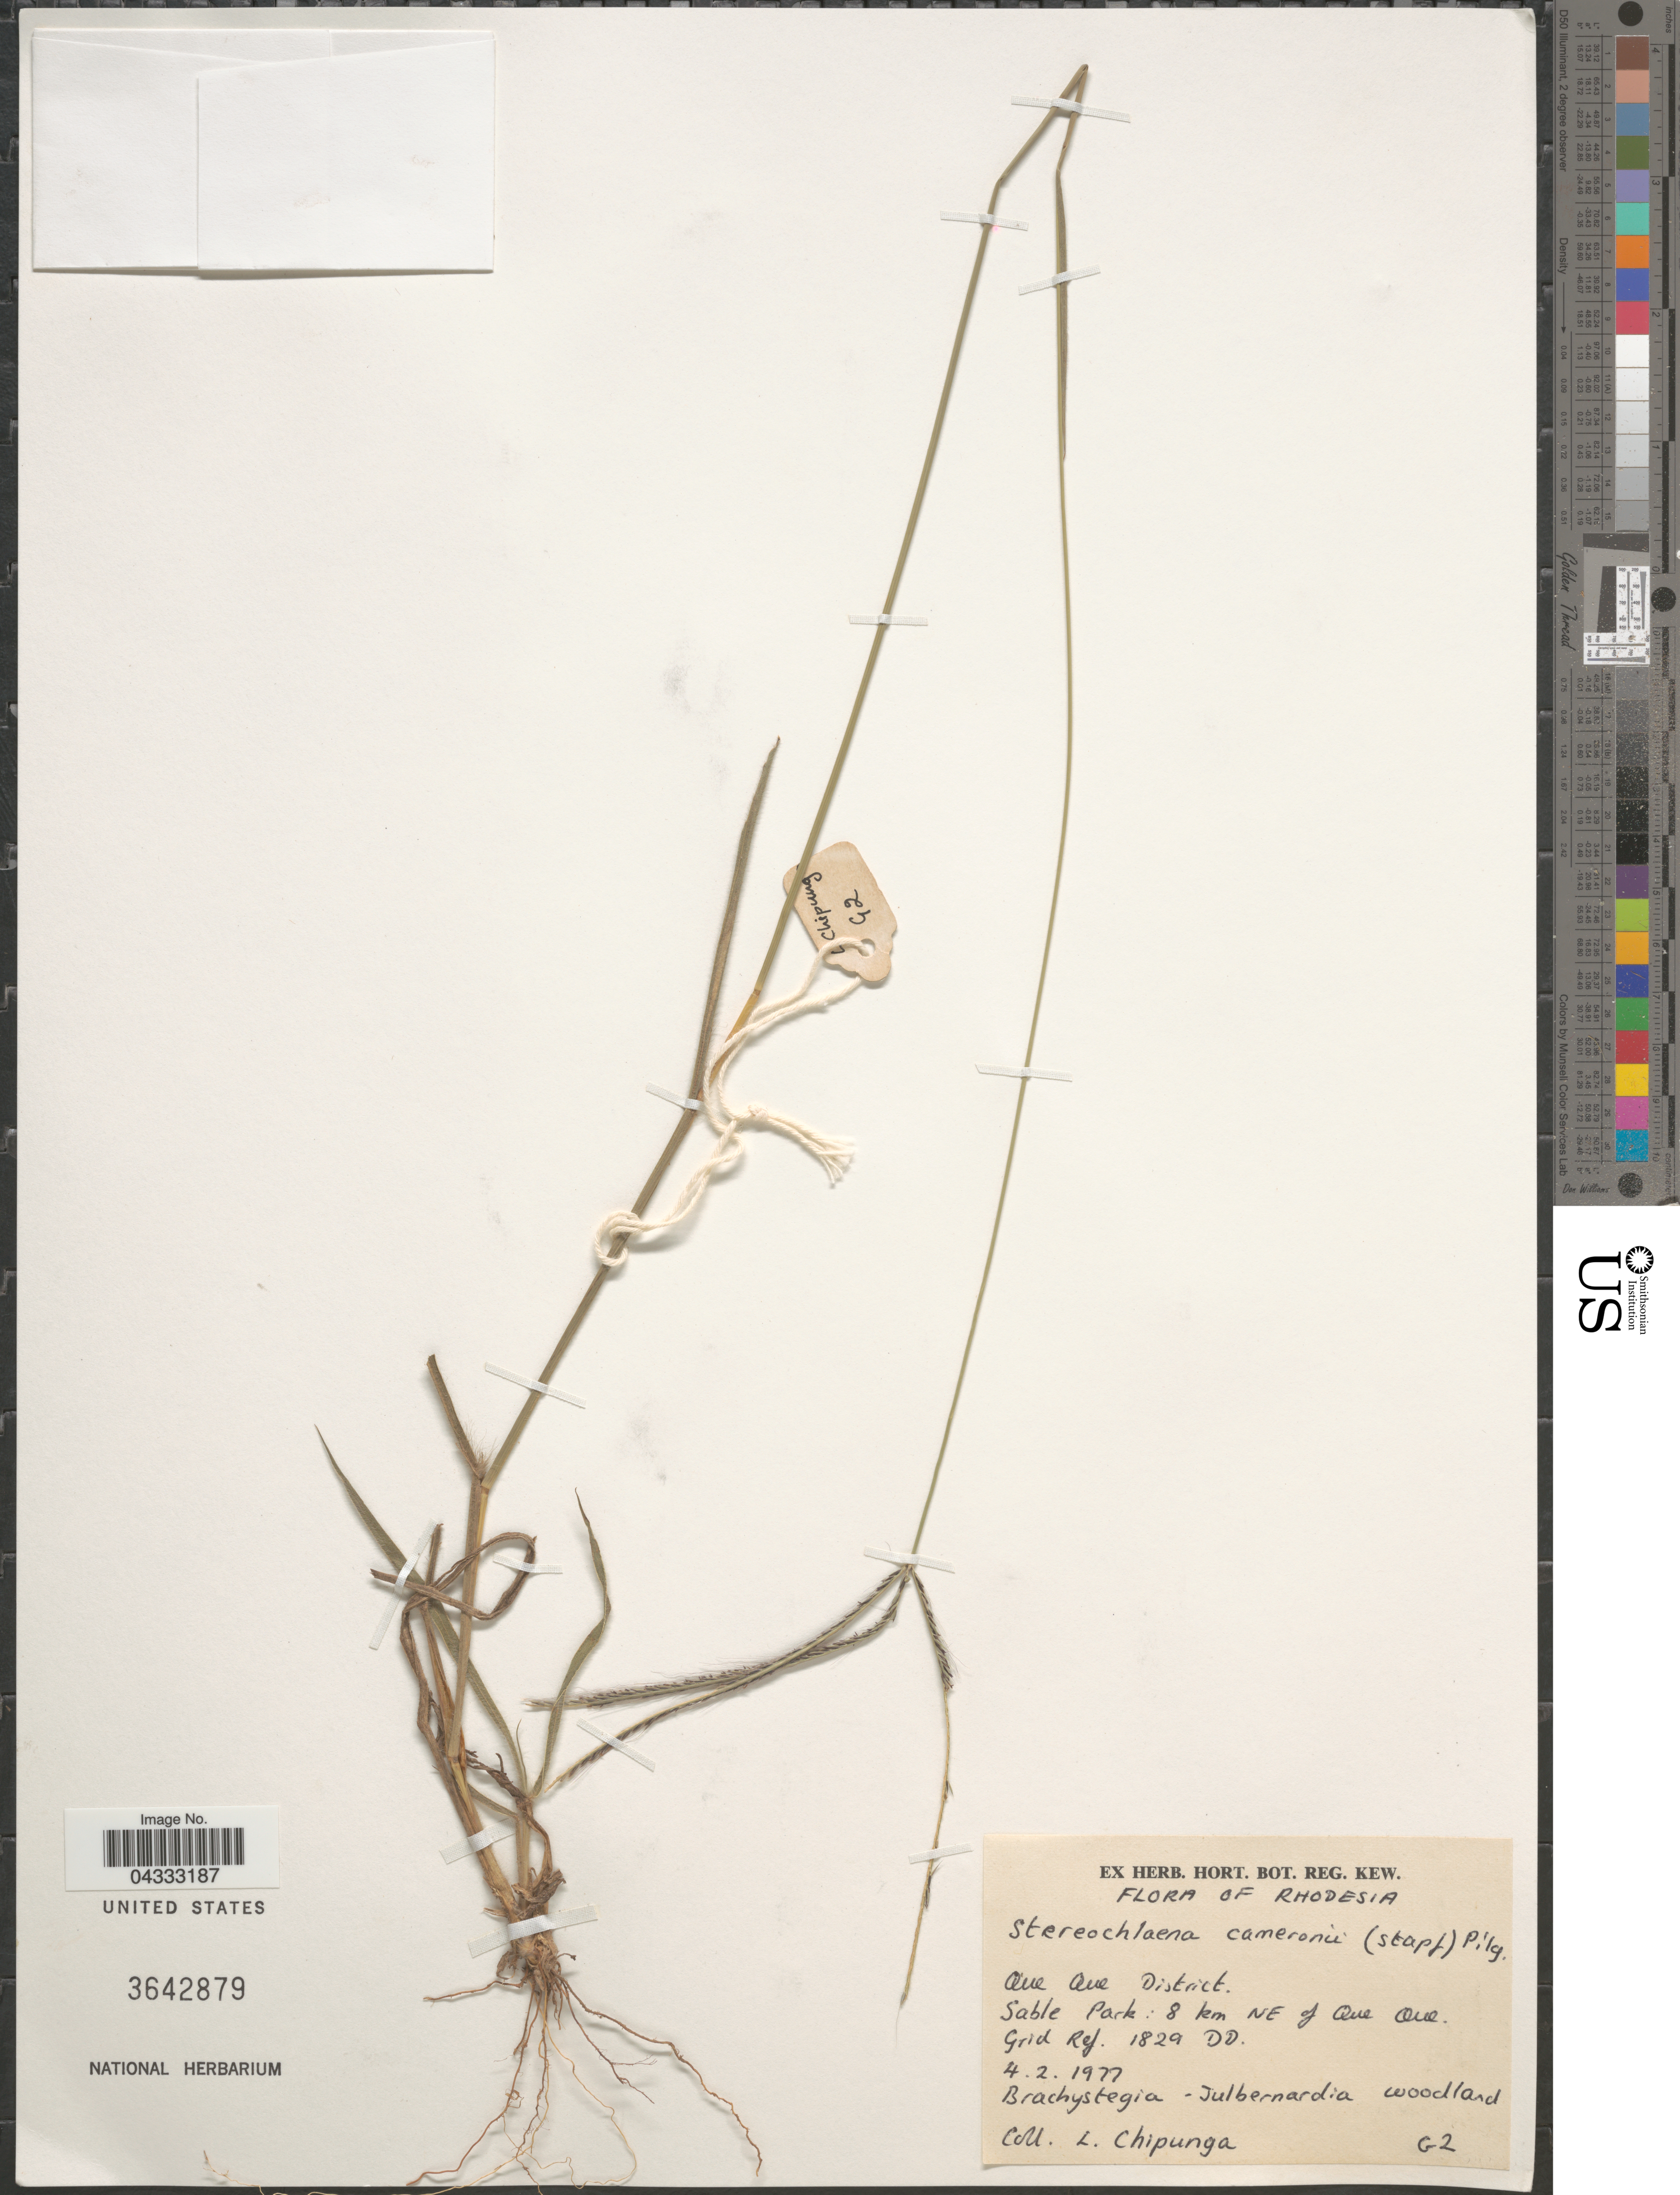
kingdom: Plantae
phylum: Tracheophyta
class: Liliopsida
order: Poales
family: Poaceae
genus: Stereochlaena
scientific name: Stereochlaena cameronii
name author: (Stapf) Pilg.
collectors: L. Chipunga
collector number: G2*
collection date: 1977-02-04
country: Zimbabwe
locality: Rhodesia. Que Que District. Sable Park: 8 km NE of Que Que. Grid Ref. 1829 DD.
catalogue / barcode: US 3642879